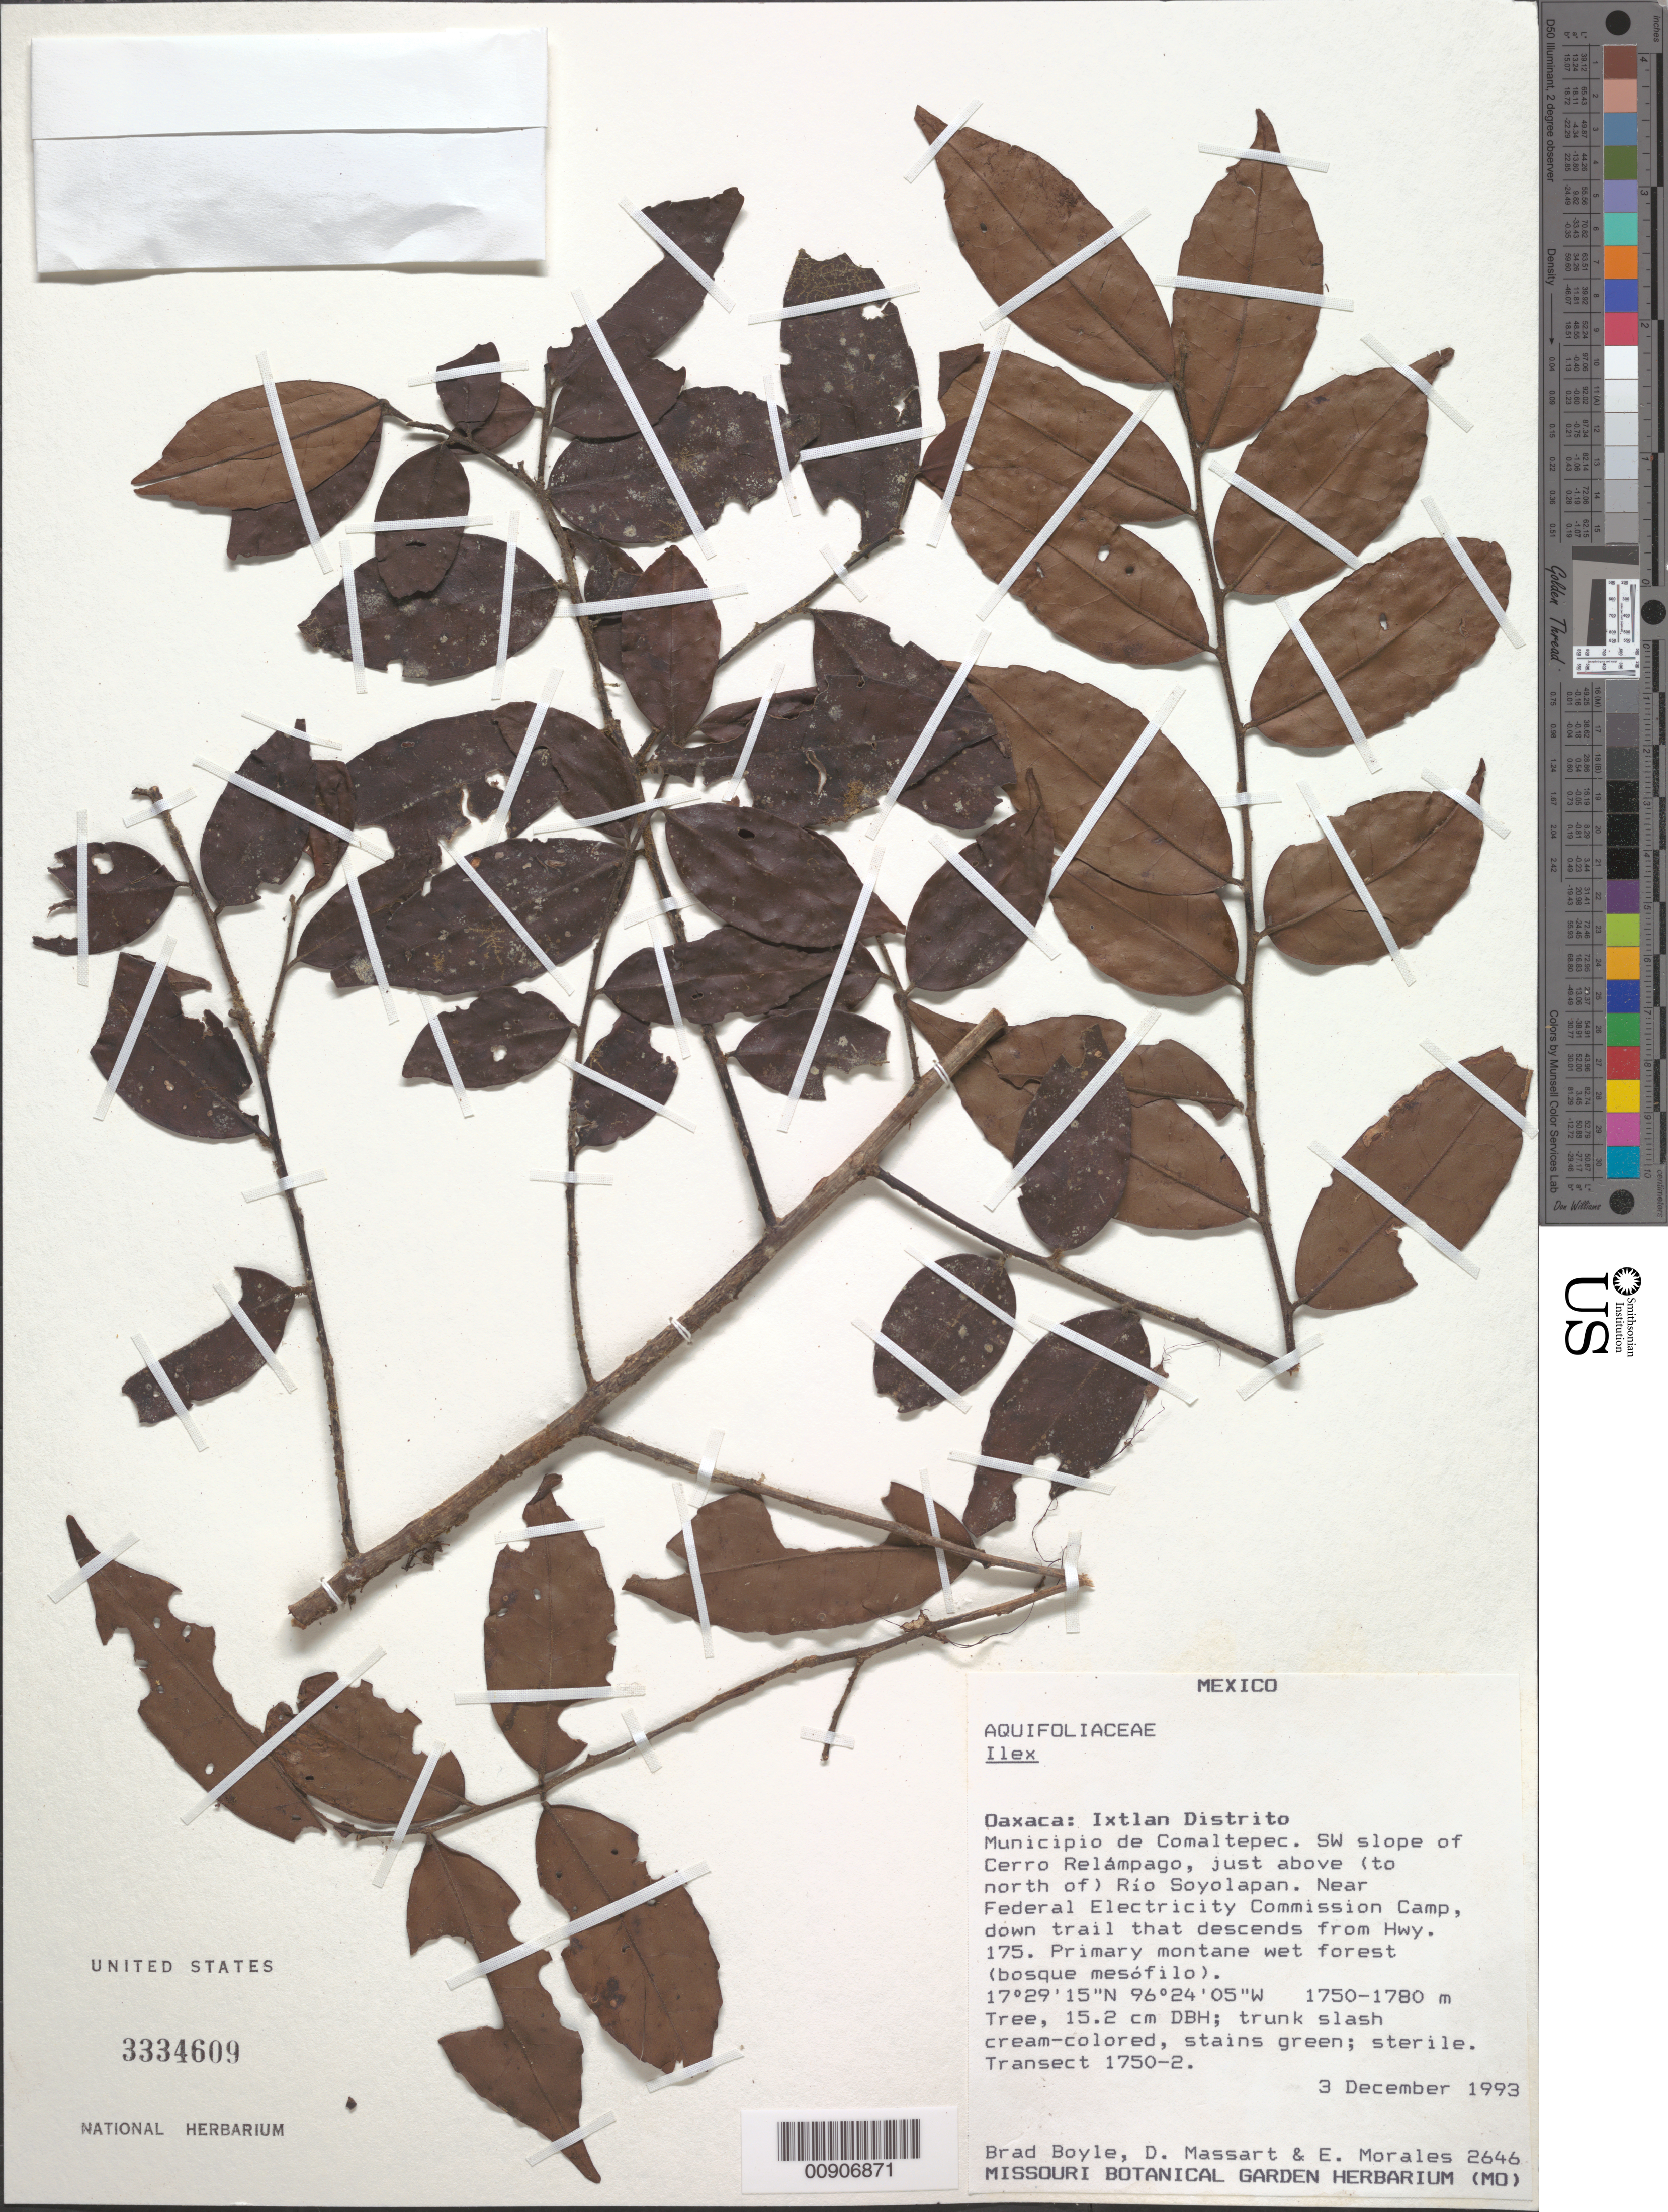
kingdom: Plantae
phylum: Tracheophyta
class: Magnoliopsida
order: Aquifoliales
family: Aquifoliaceae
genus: Ilex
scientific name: Ilex sp.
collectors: J. D. Boeke, Massart, D. & Morales, E.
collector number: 2646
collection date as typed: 03 Dec 1993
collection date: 1993-12-03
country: Mexico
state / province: Oaxaca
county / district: Ixtlán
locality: Oaxaca: Ixtlán Distrito. Mpio. de Comaltepec. SW slope of Cerro Relámpago, just above (to N of) Río Soyolapan. Near Federal Electricity Commission Camp, down trail that descends from Hwy. 175.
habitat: Primary montane wet forest (bosque mesófilo).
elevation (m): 1780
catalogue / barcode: US 3334609